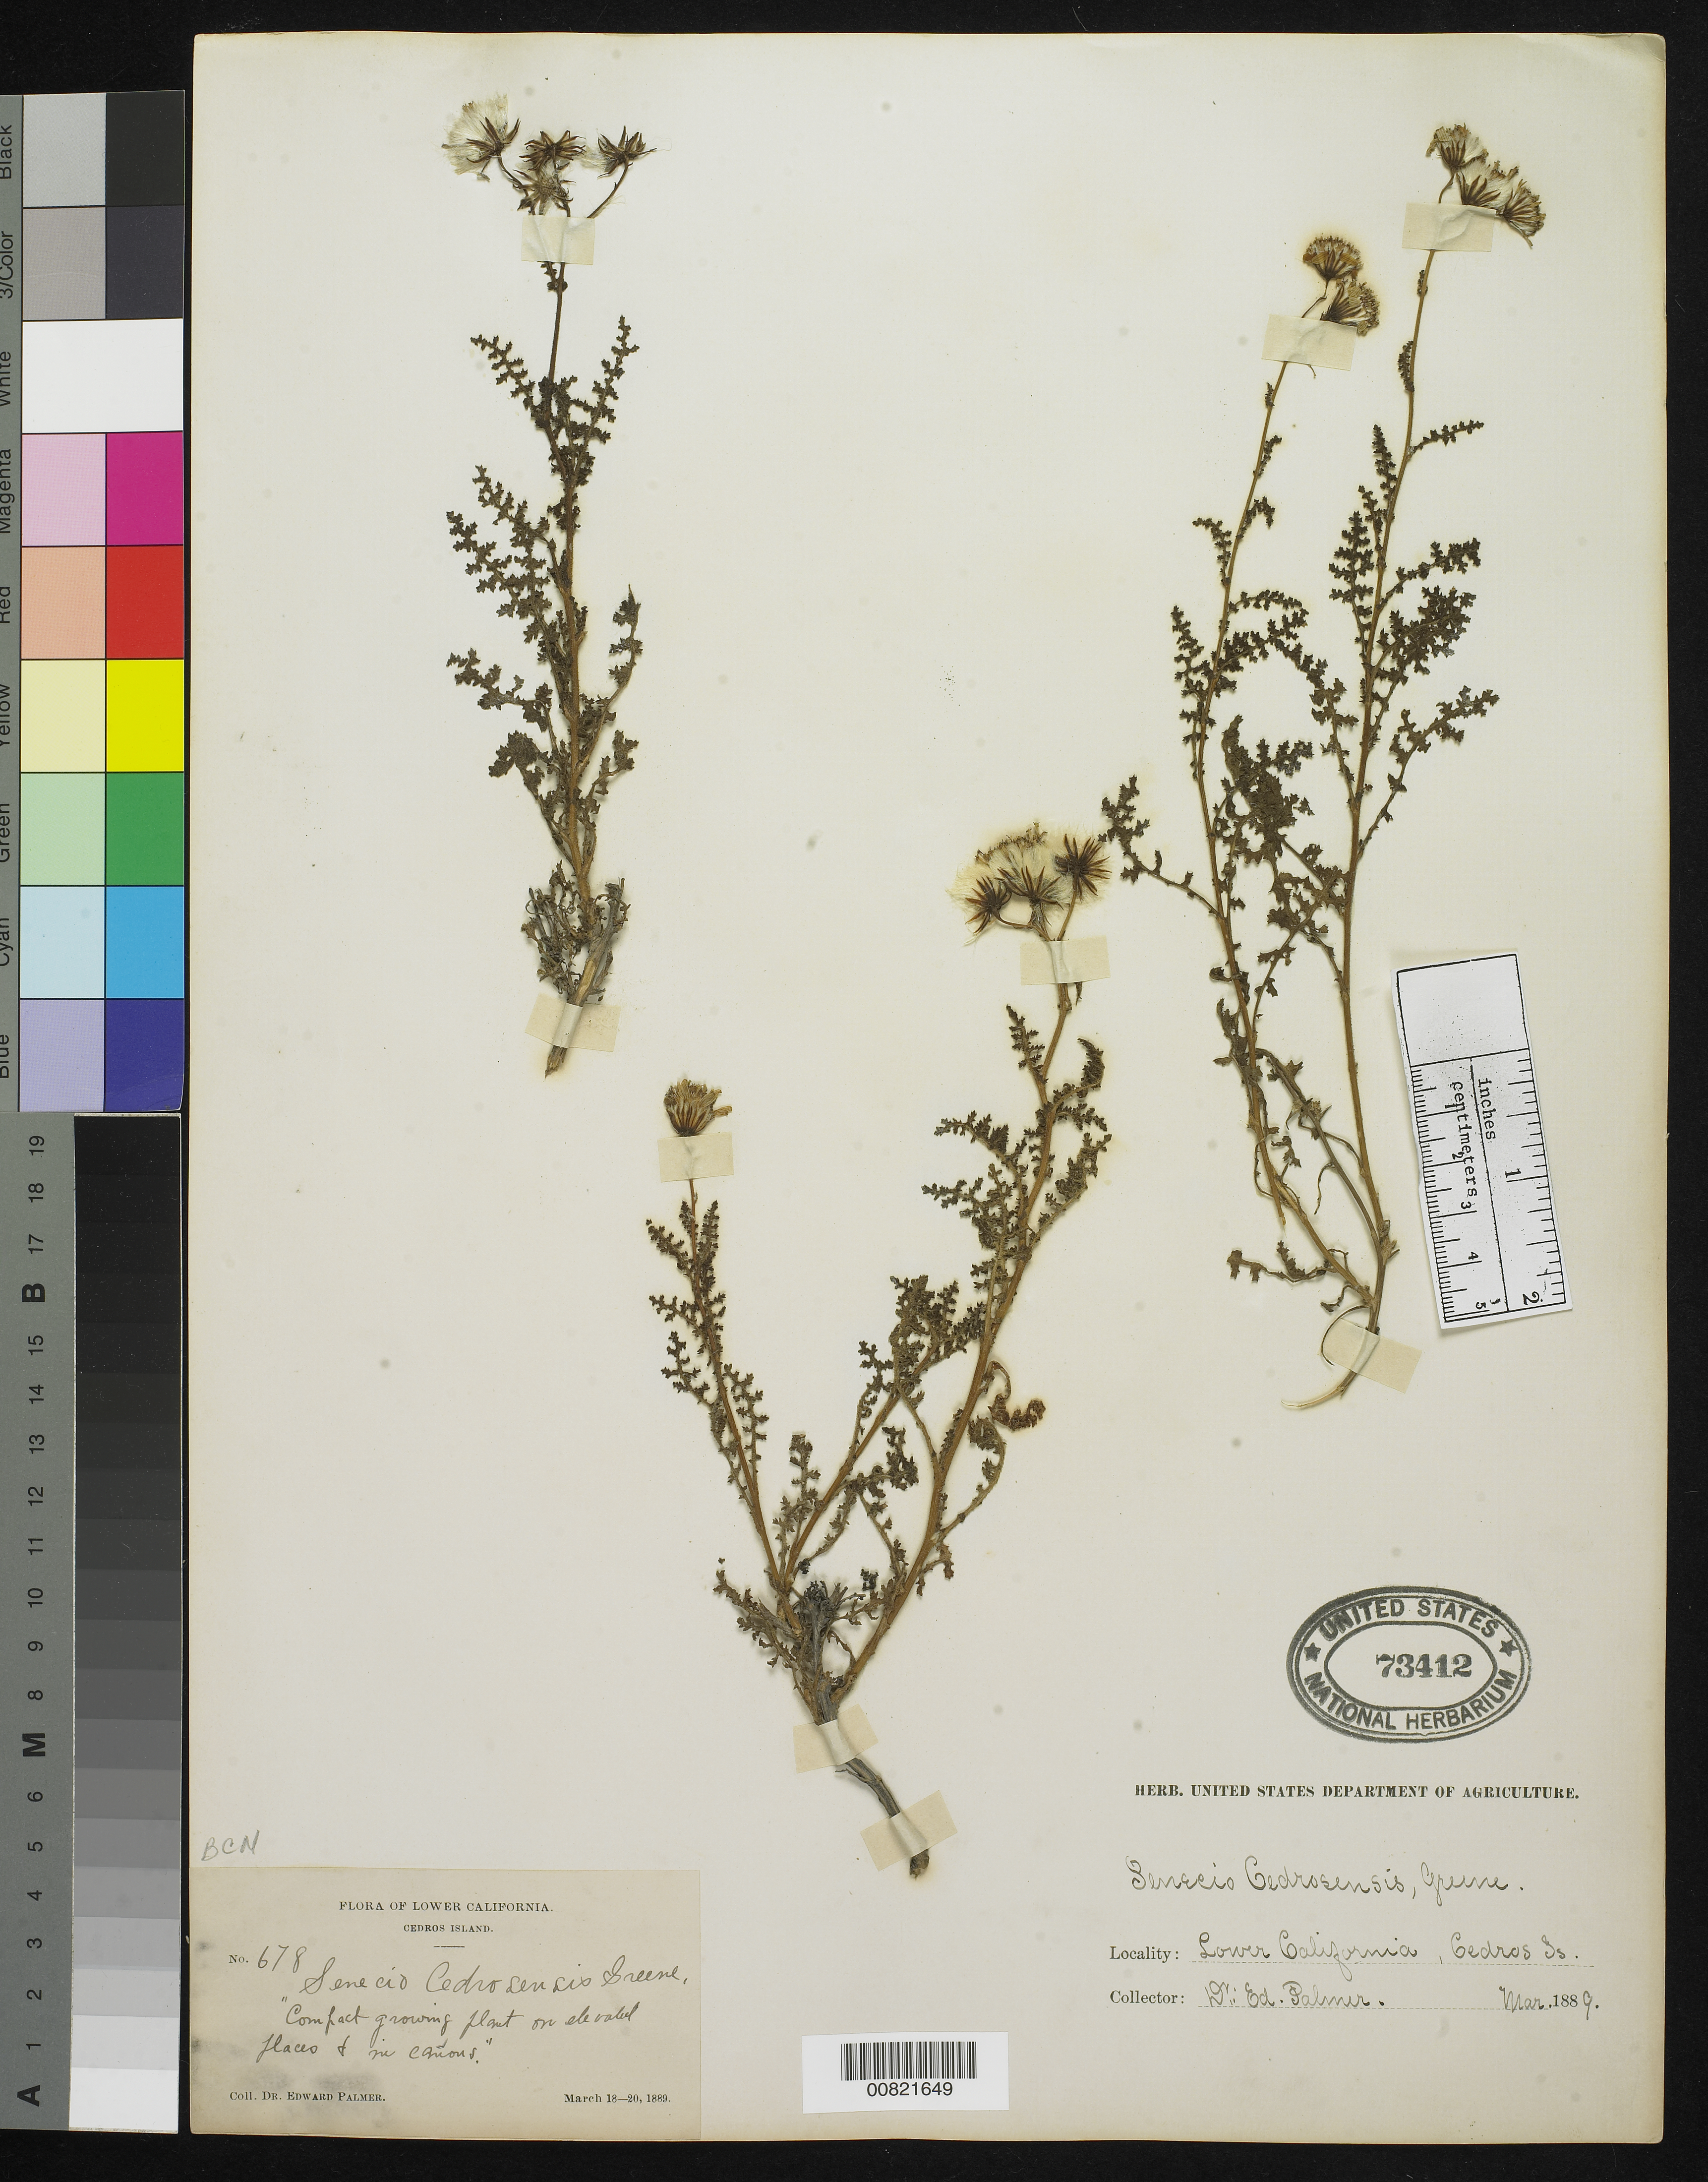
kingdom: Plantae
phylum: Tracheophyta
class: Magnoliopsida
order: Asterales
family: Asteraceae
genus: Senecio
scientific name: Senecio cedrosensis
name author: Greene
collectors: E. Palmer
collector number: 678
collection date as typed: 18 Mar 1889 to 20 Mar 1889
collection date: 1889-03-18/1889-03-20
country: Mexico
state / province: Baja California Norte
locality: Cedros Island, Baja California.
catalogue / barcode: US 73412